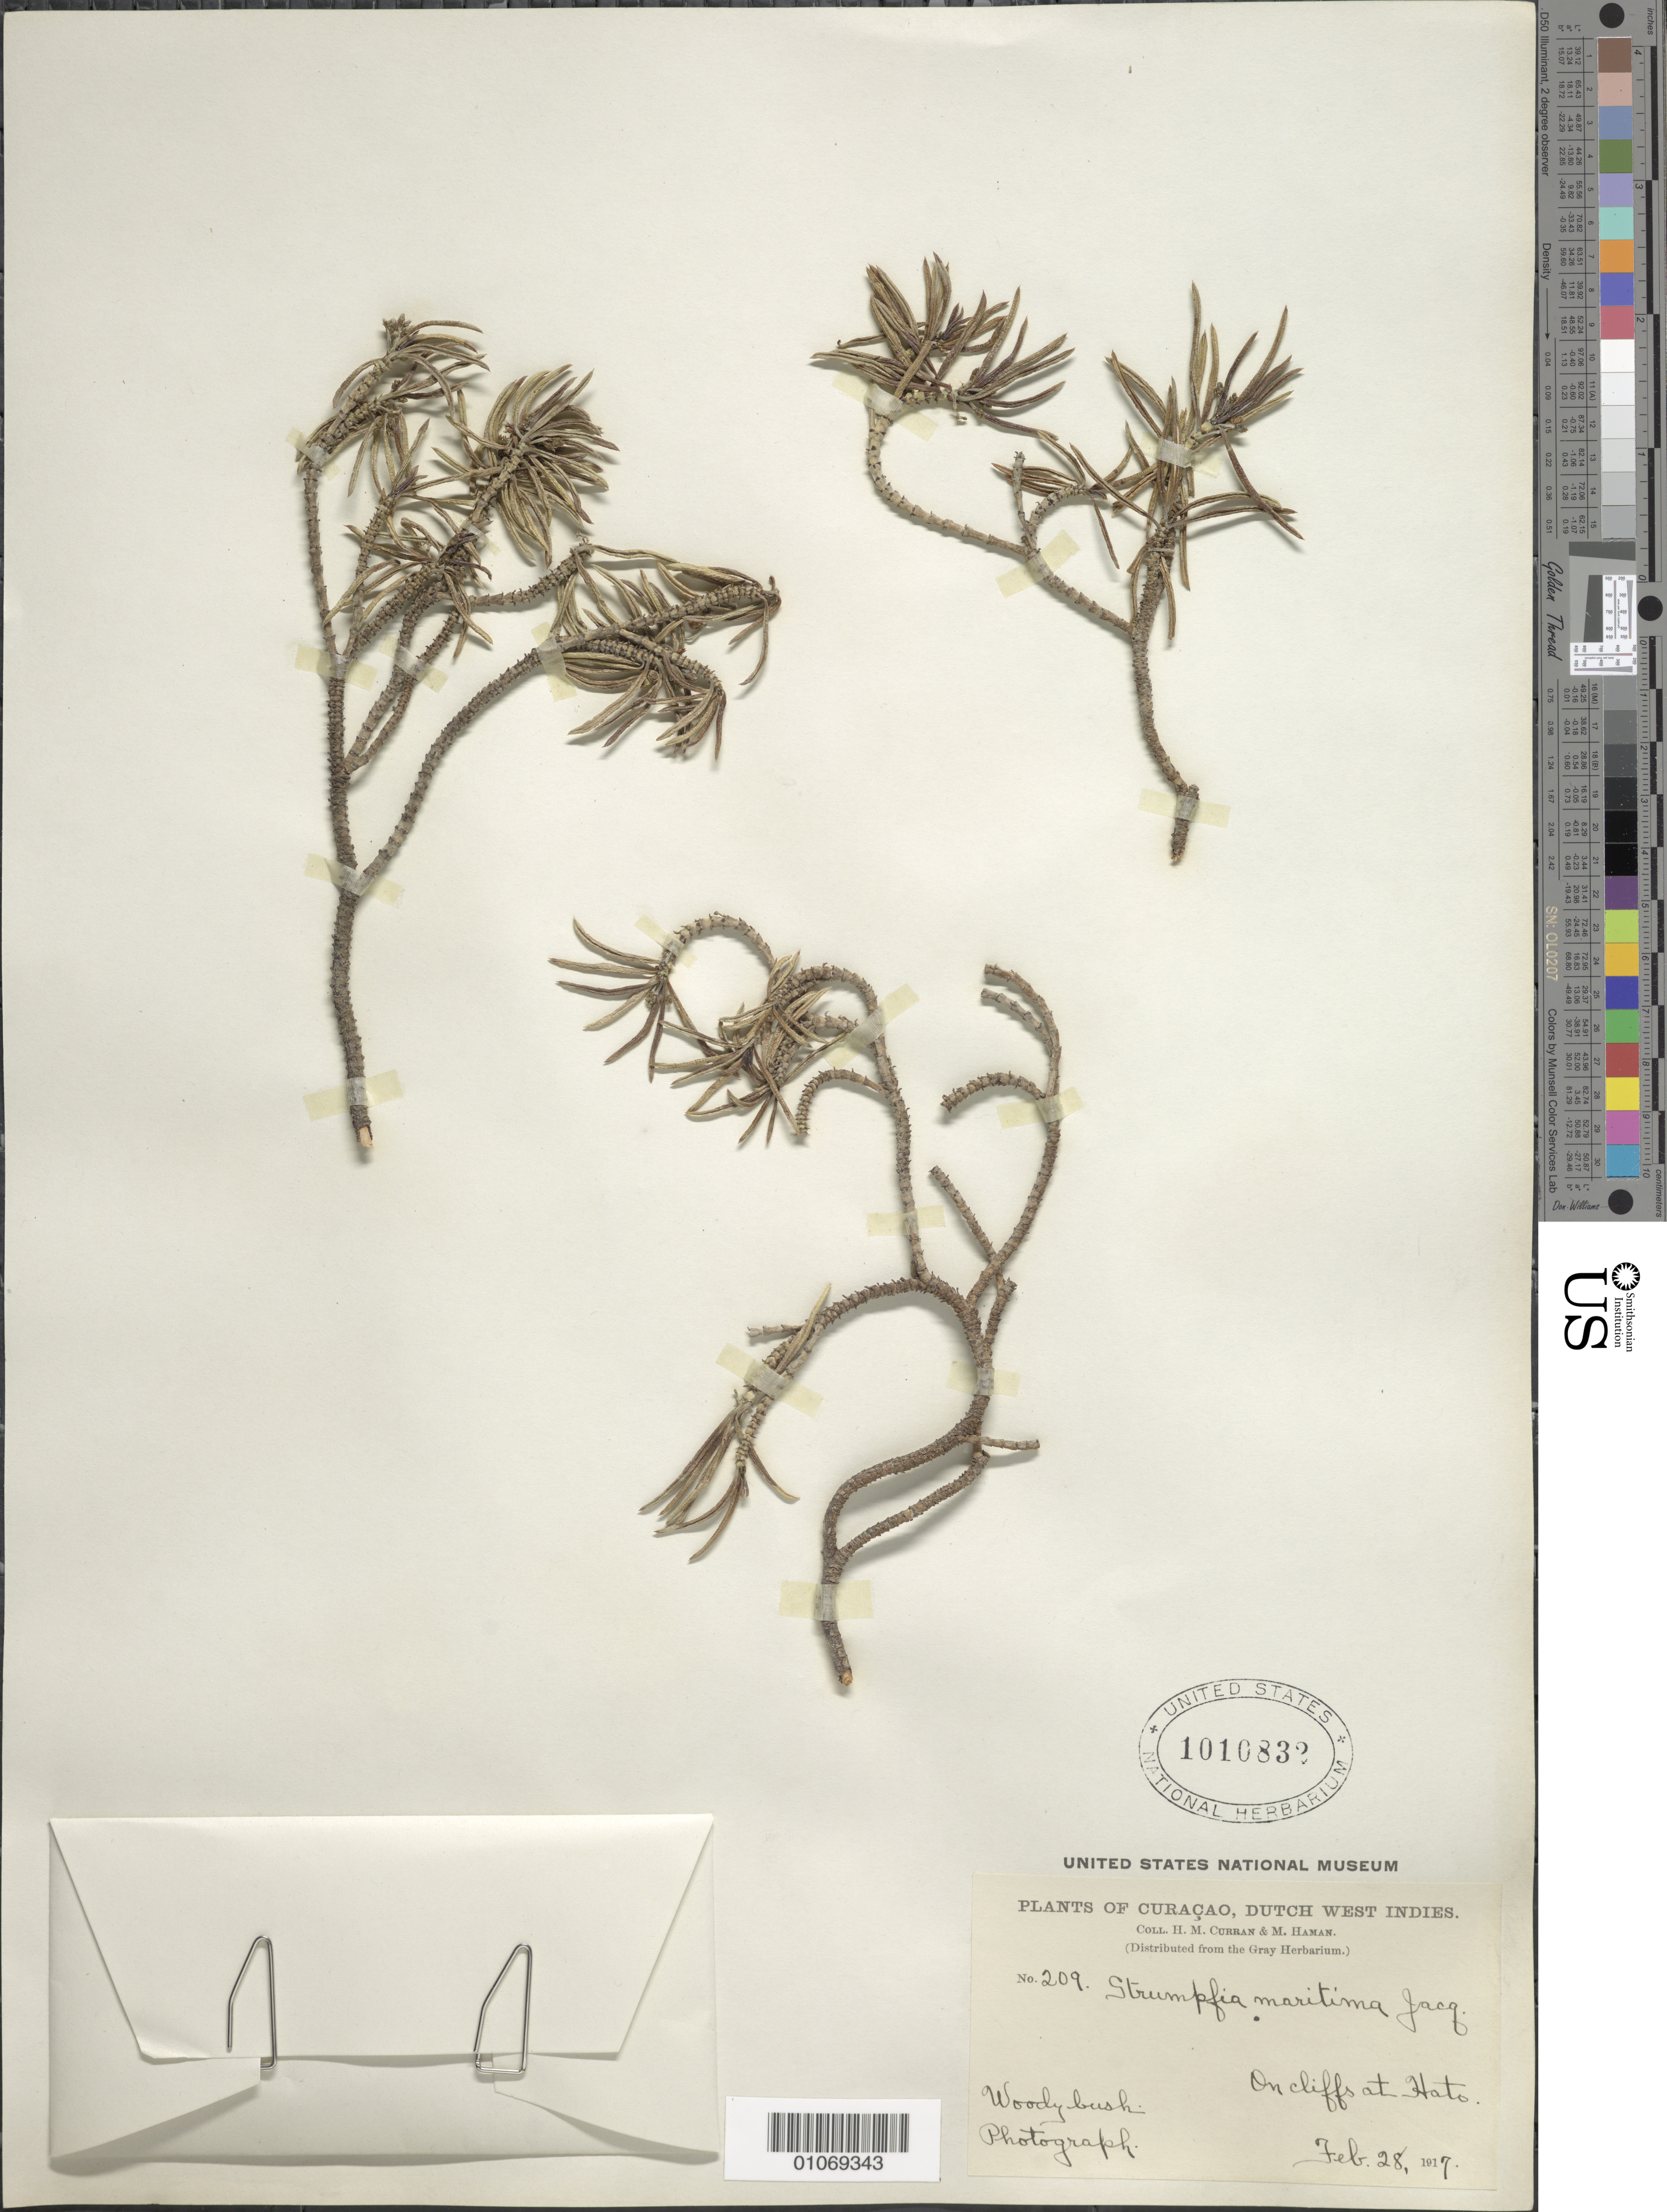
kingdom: Plantae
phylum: Tracheophyta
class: Magnoliopsida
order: Gentianales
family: Rubiaceae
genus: Strumpfia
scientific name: Strumpfia maritima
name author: Jacq.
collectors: H. M. Curran & M. Haman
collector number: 209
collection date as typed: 28 Feb 1917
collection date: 1917-02-28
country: Curaçao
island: Curaçao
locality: On cliffs at Hato.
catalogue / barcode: US 1010832